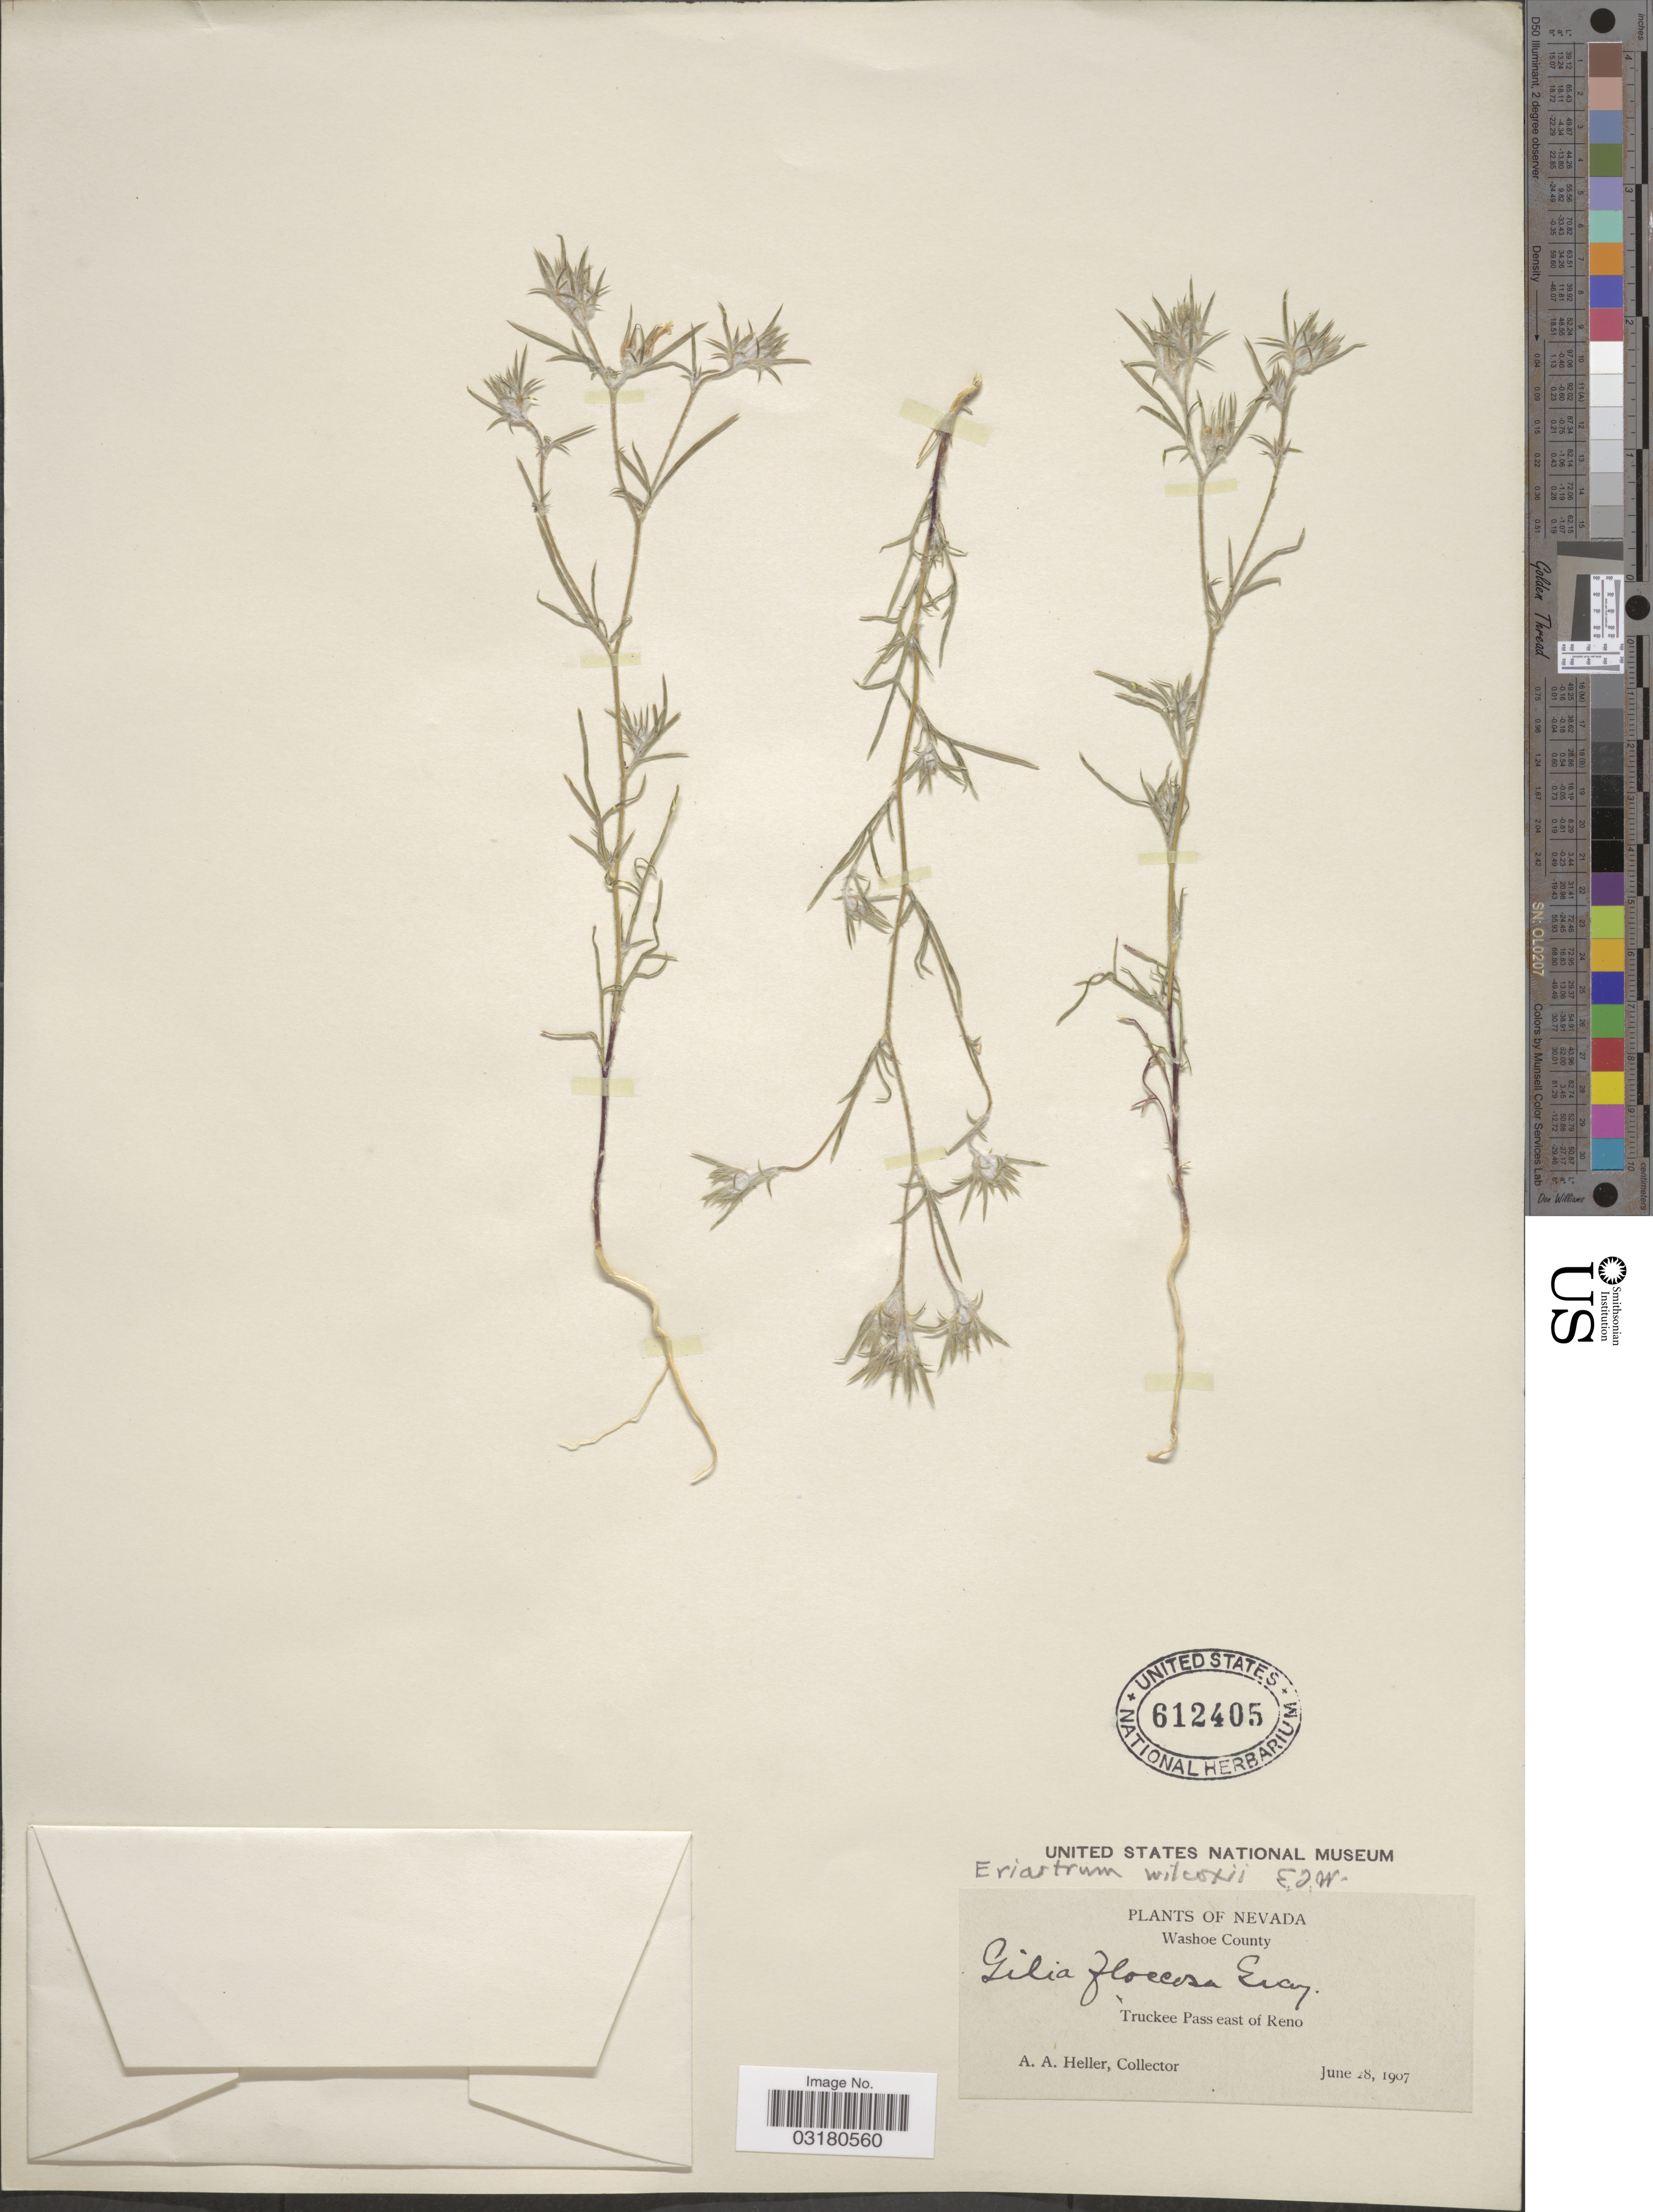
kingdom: Plantae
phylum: Tracheophyta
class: Magnoliopsida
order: Ericales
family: Polemoniaceae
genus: Eriastrum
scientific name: Eriastrum wilcoxii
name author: (A. Nelson) H. Mason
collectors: A. A. Heller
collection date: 1907-06-28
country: United States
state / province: Nevada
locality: Washoe County. Truckee Pass east of Reno.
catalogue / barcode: US 612405